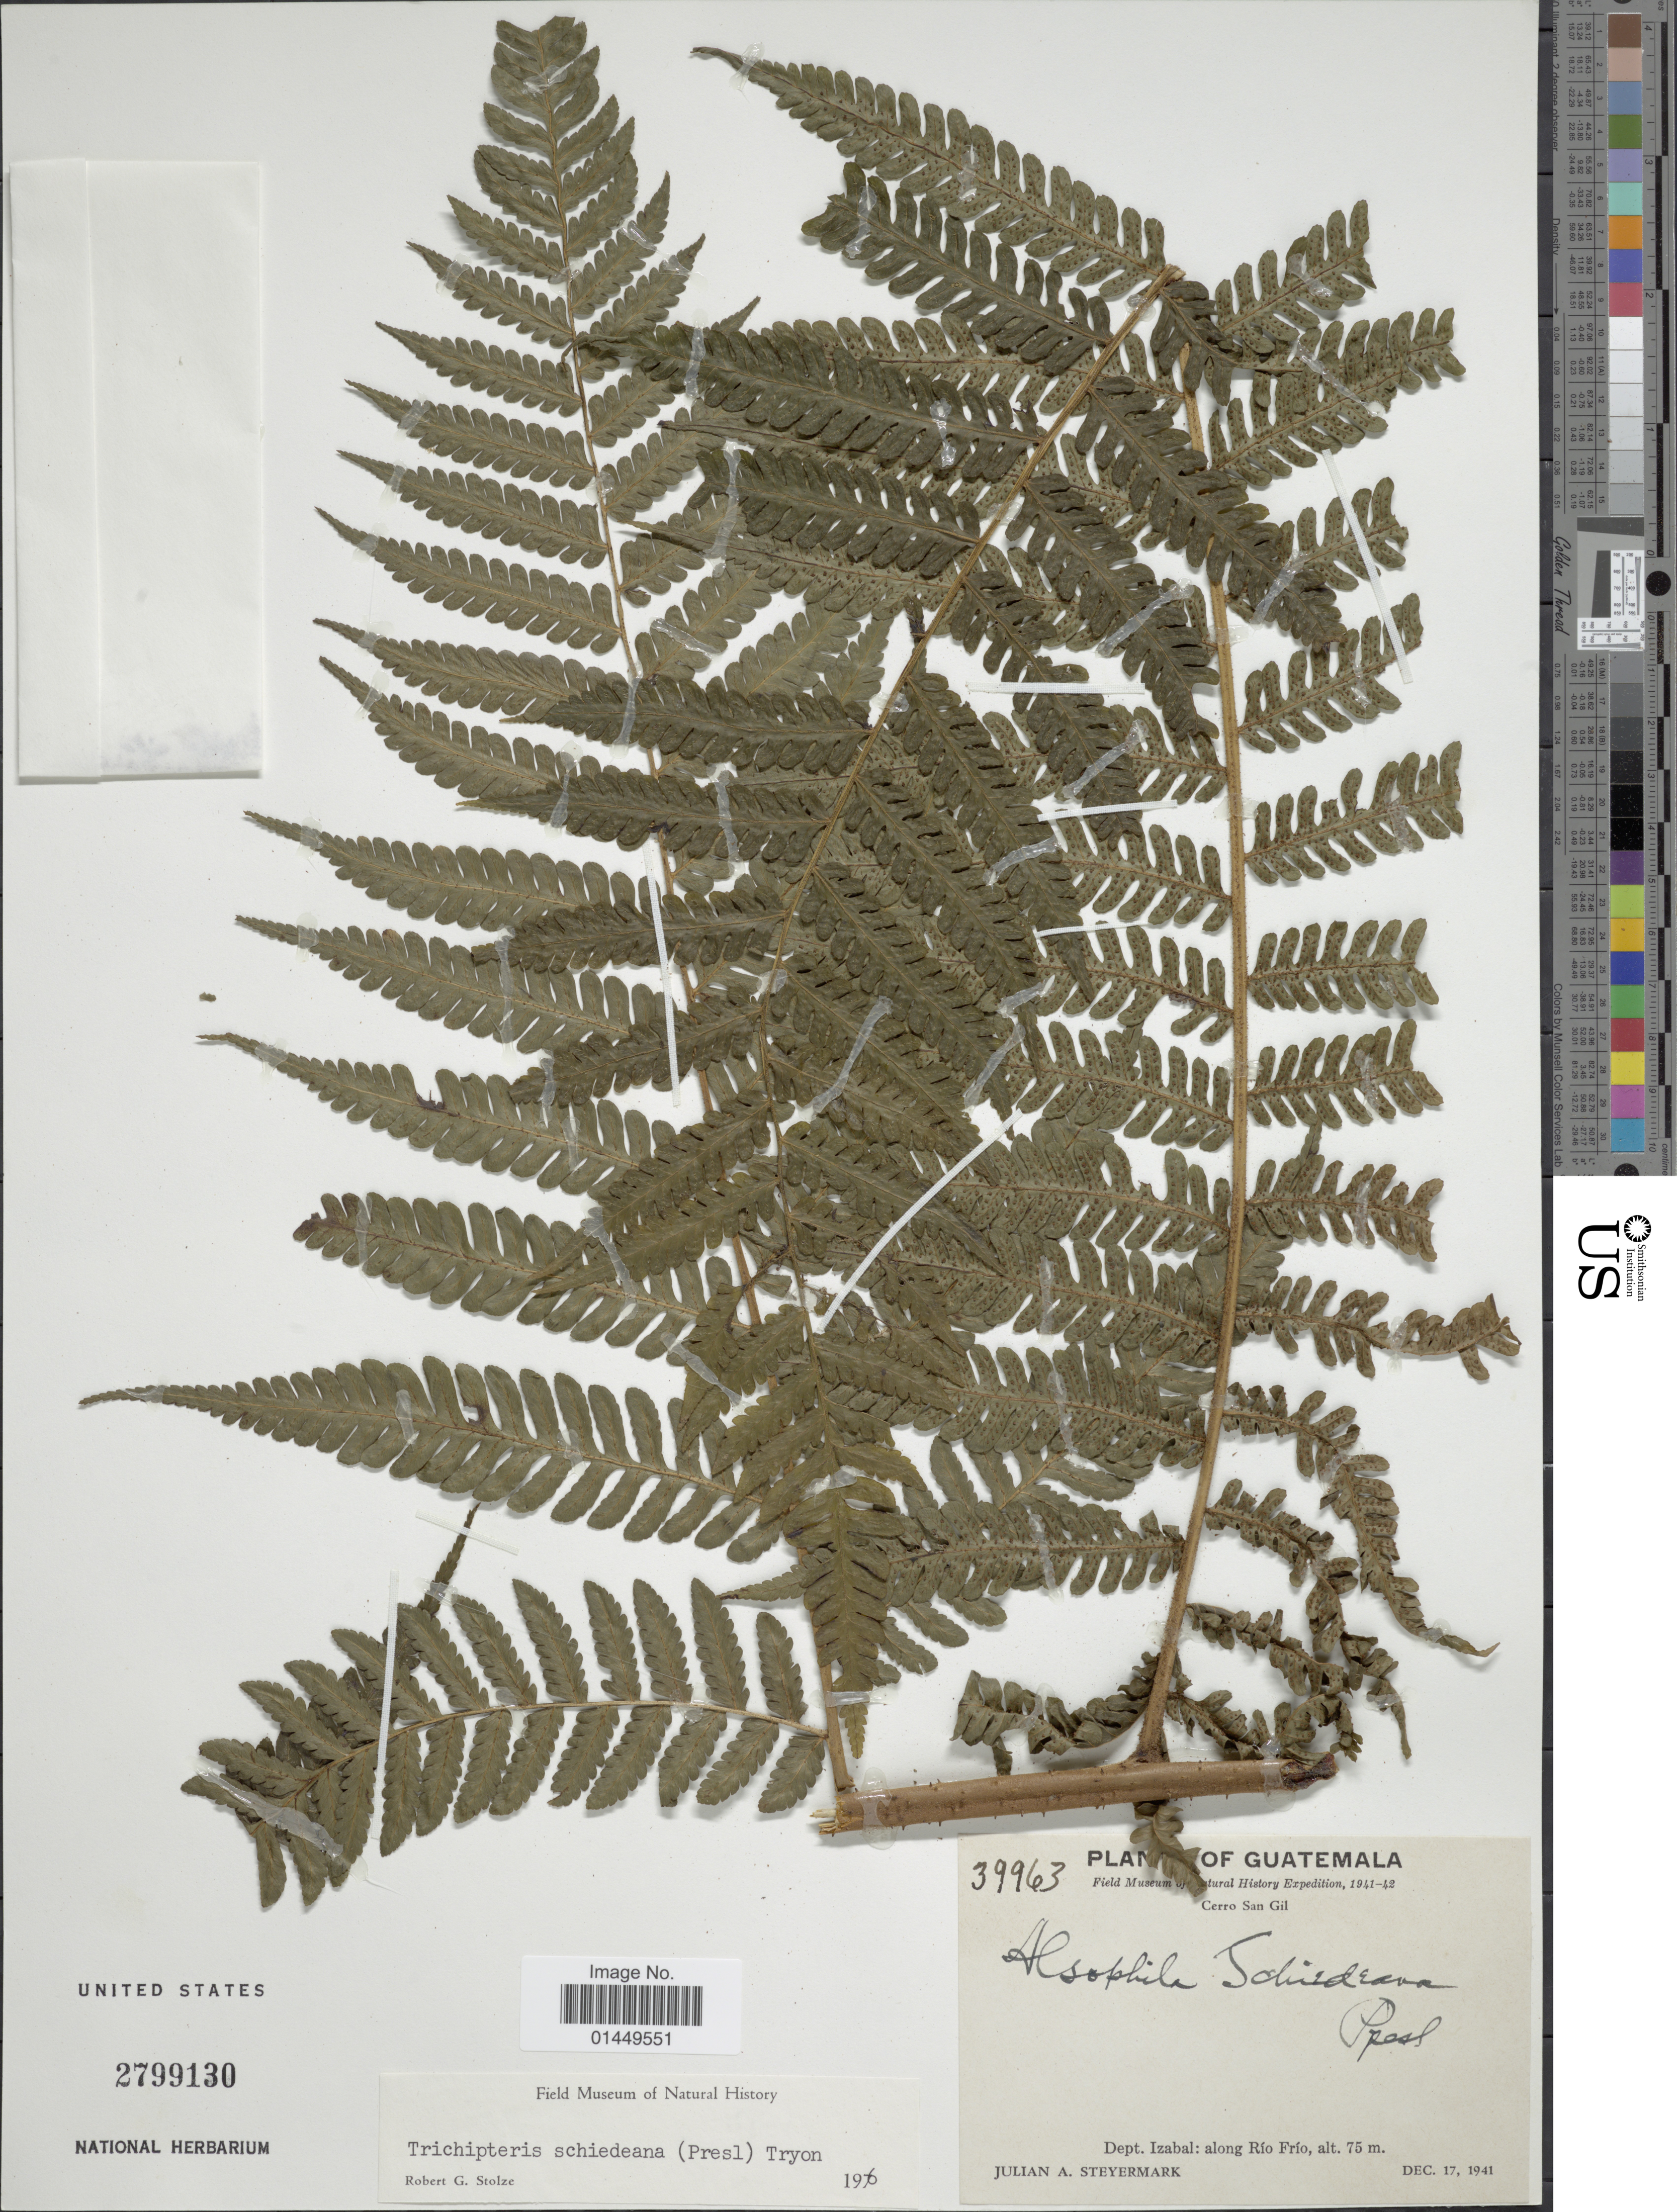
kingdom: Plantae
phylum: Tracheophyta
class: Polypodiopsida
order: Cyatheales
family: Cyatheaceae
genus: Cyathea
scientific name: Cyathea schiedeana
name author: (C. Presl) Domin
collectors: J. Steyermark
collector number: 39963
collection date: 1941-12-17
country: Guatemala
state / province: Izabal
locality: Cerro San Gil, Dept. Izabal: along Rio Frio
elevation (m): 75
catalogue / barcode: US 2799130